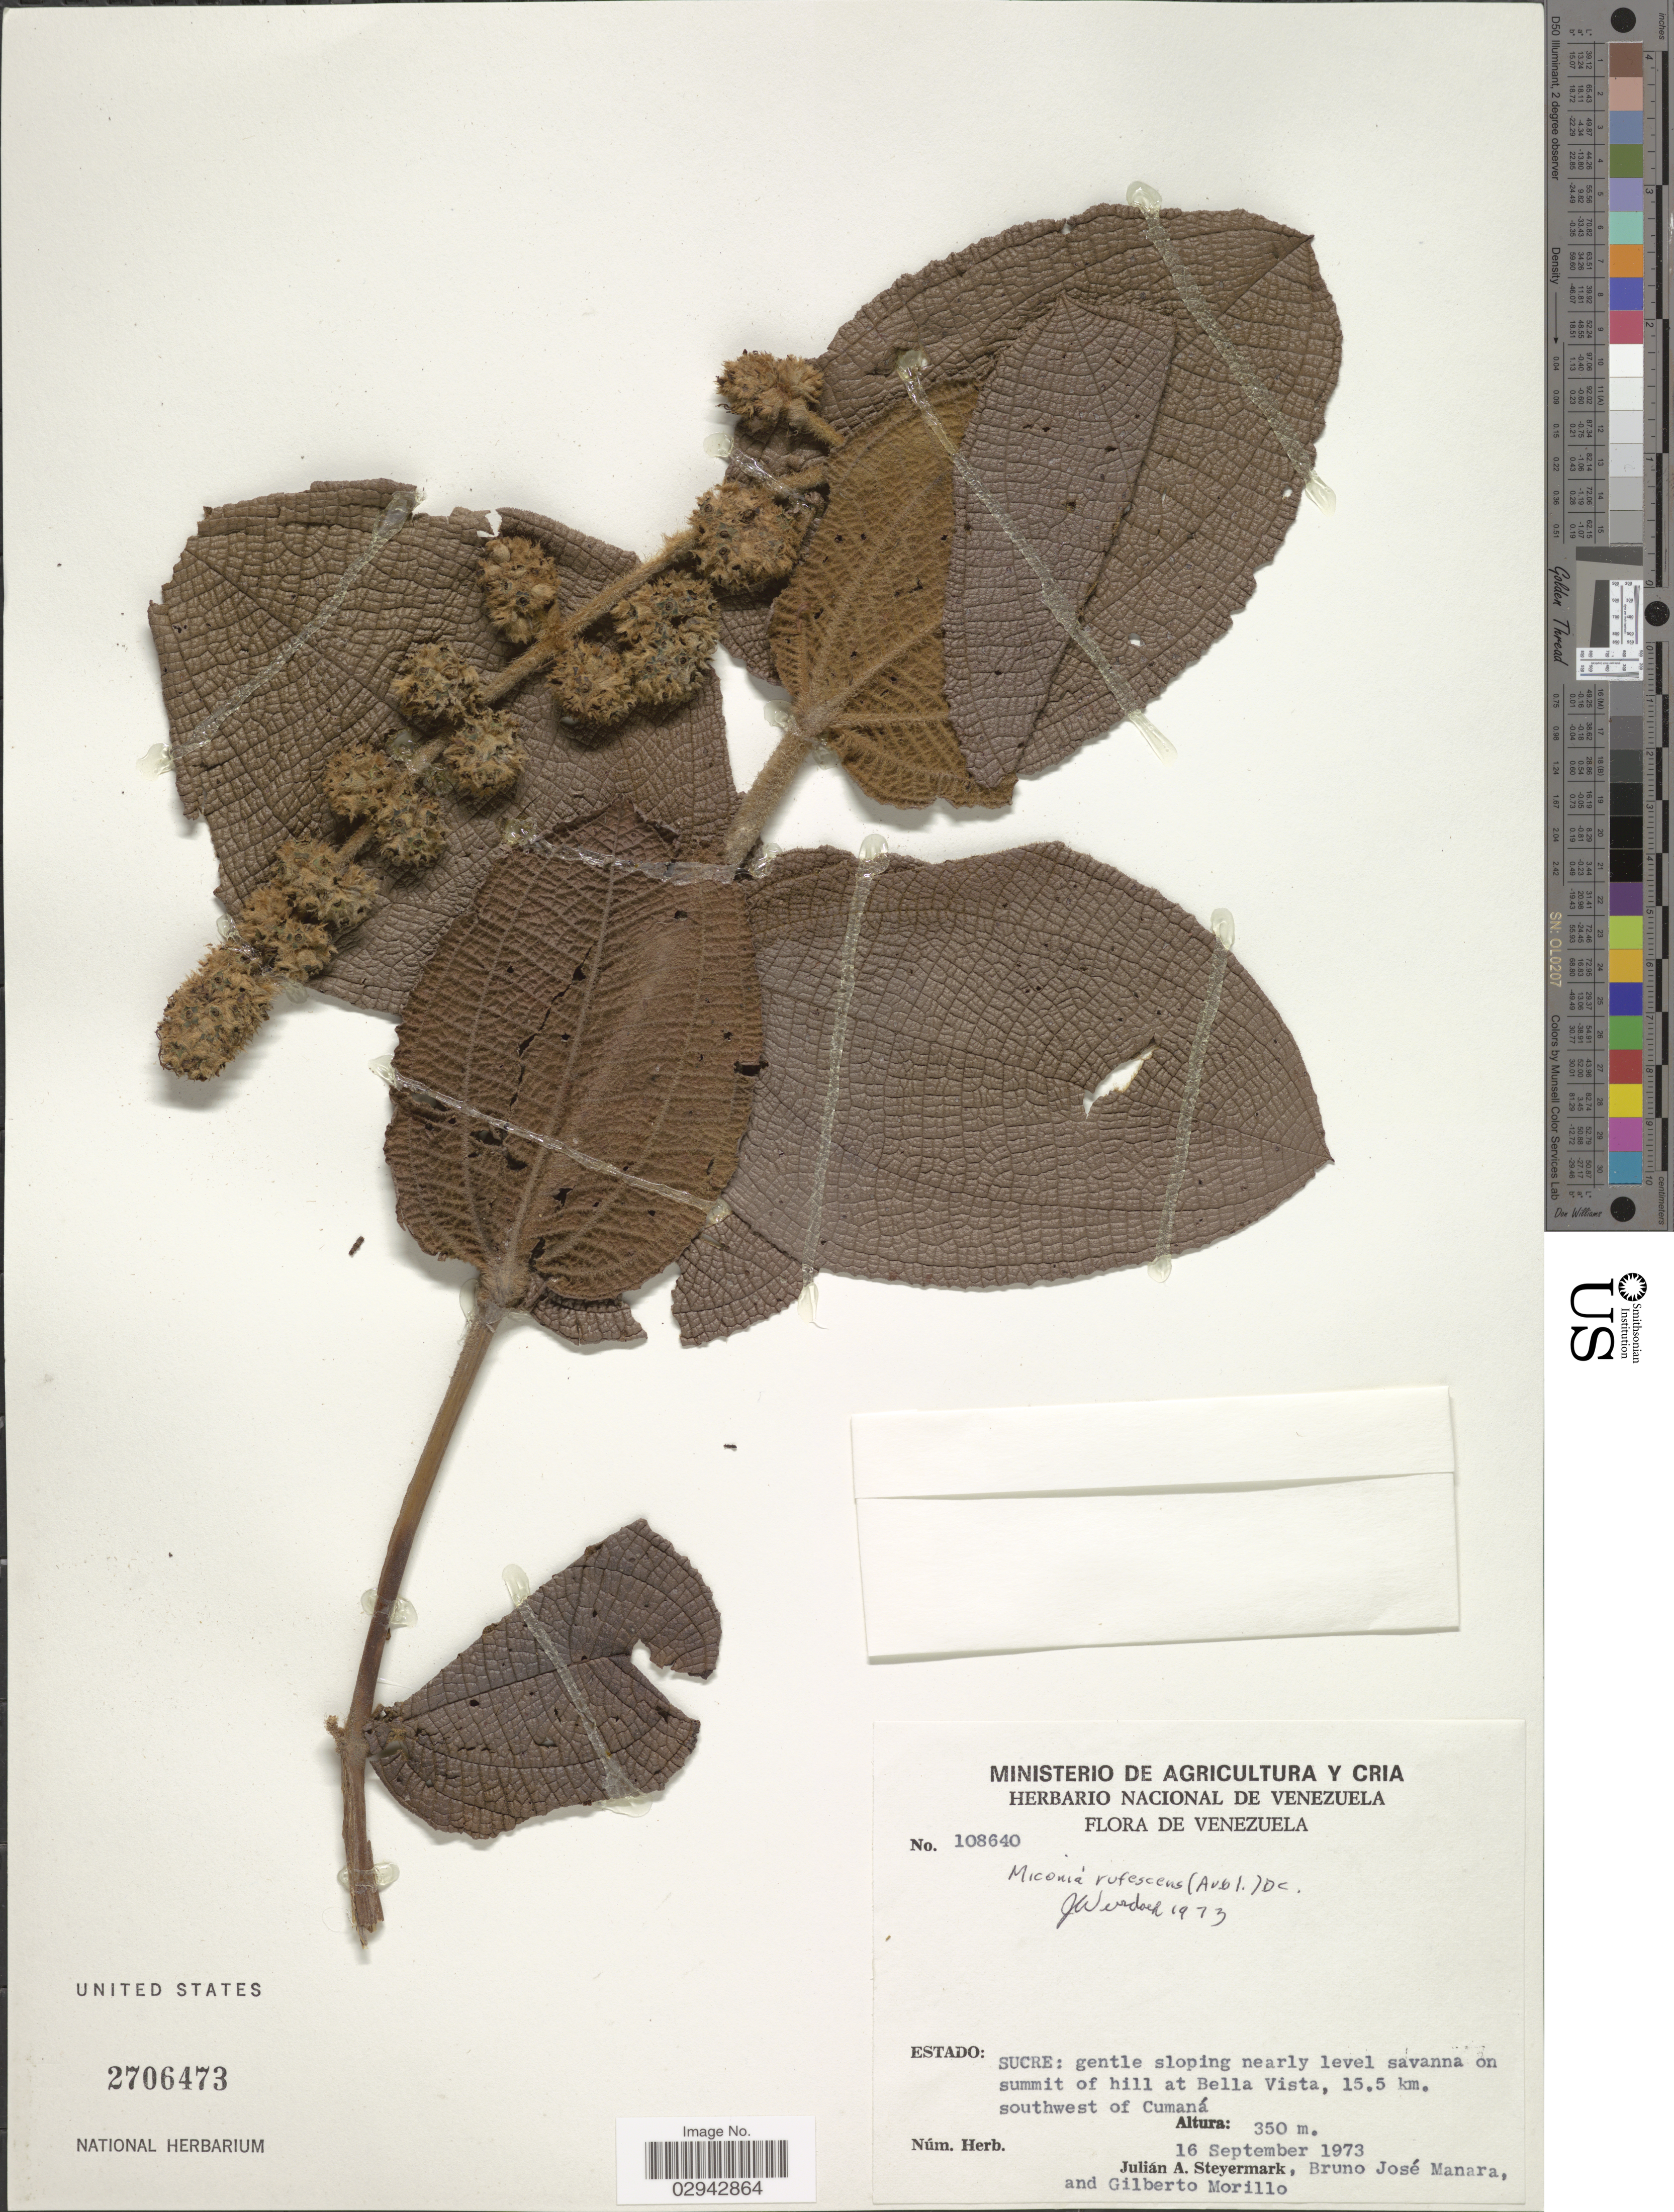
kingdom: Plantae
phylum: Tracheophyta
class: Magnoliopsida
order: Myrtales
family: Melastomataceae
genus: Miconia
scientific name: Miconia rufescens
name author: (Aubl.) DC.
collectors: J. Steyermark, B. Manara & G. N. Morillo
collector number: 108640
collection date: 1973-09-16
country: Venezuela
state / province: Sucre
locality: Gentle sloping nearly level savanna on summit of hill at Bella Vista, 15.5 km. southwest of Cumaná.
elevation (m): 350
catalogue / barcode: US 2706473